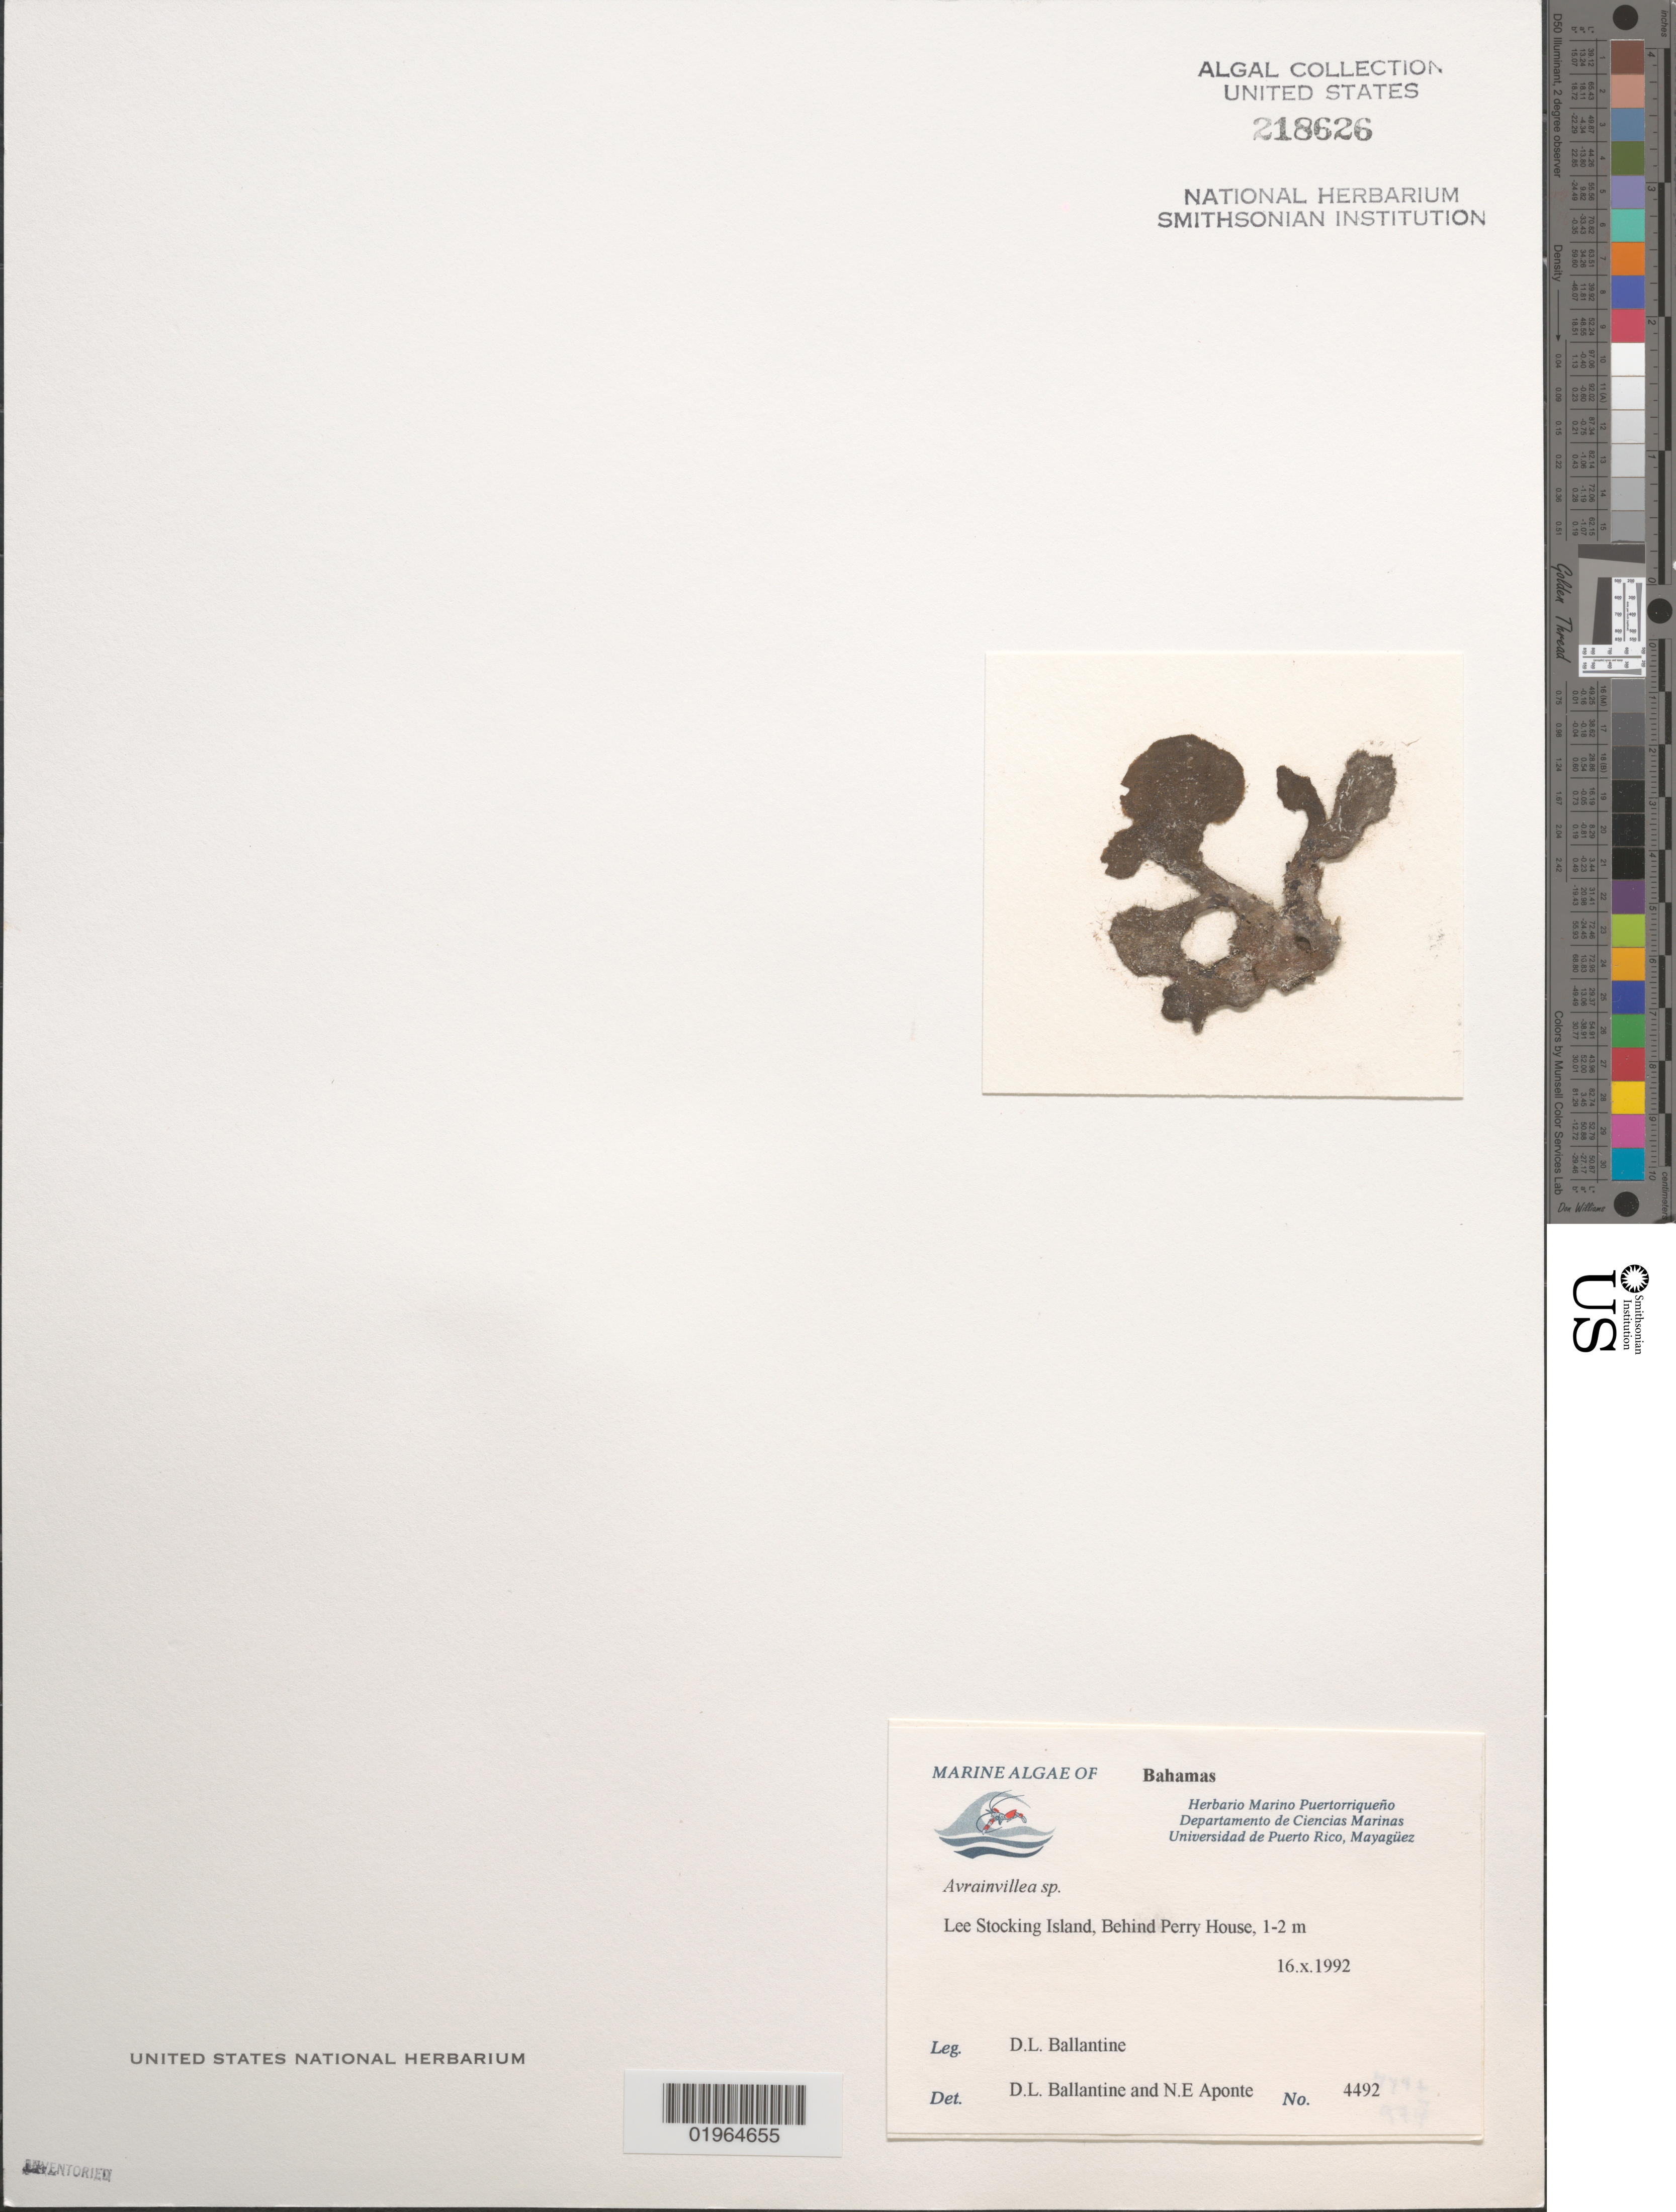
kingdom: Plantae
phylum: Chlorophyta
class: Ulvophyceae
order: Bryopsidales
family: Dichotomosiphonaceae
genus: Avrainvillea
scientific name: Avrainvillea sp.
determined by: Ballantine, D. L.; Aponte, N. E.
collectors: D.L. Ballantine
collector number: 4492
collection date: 1992-10-16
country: Bahamas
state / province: Exuma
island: Lee Stocking Island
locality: Behind Perry's House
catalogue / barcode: US 218626